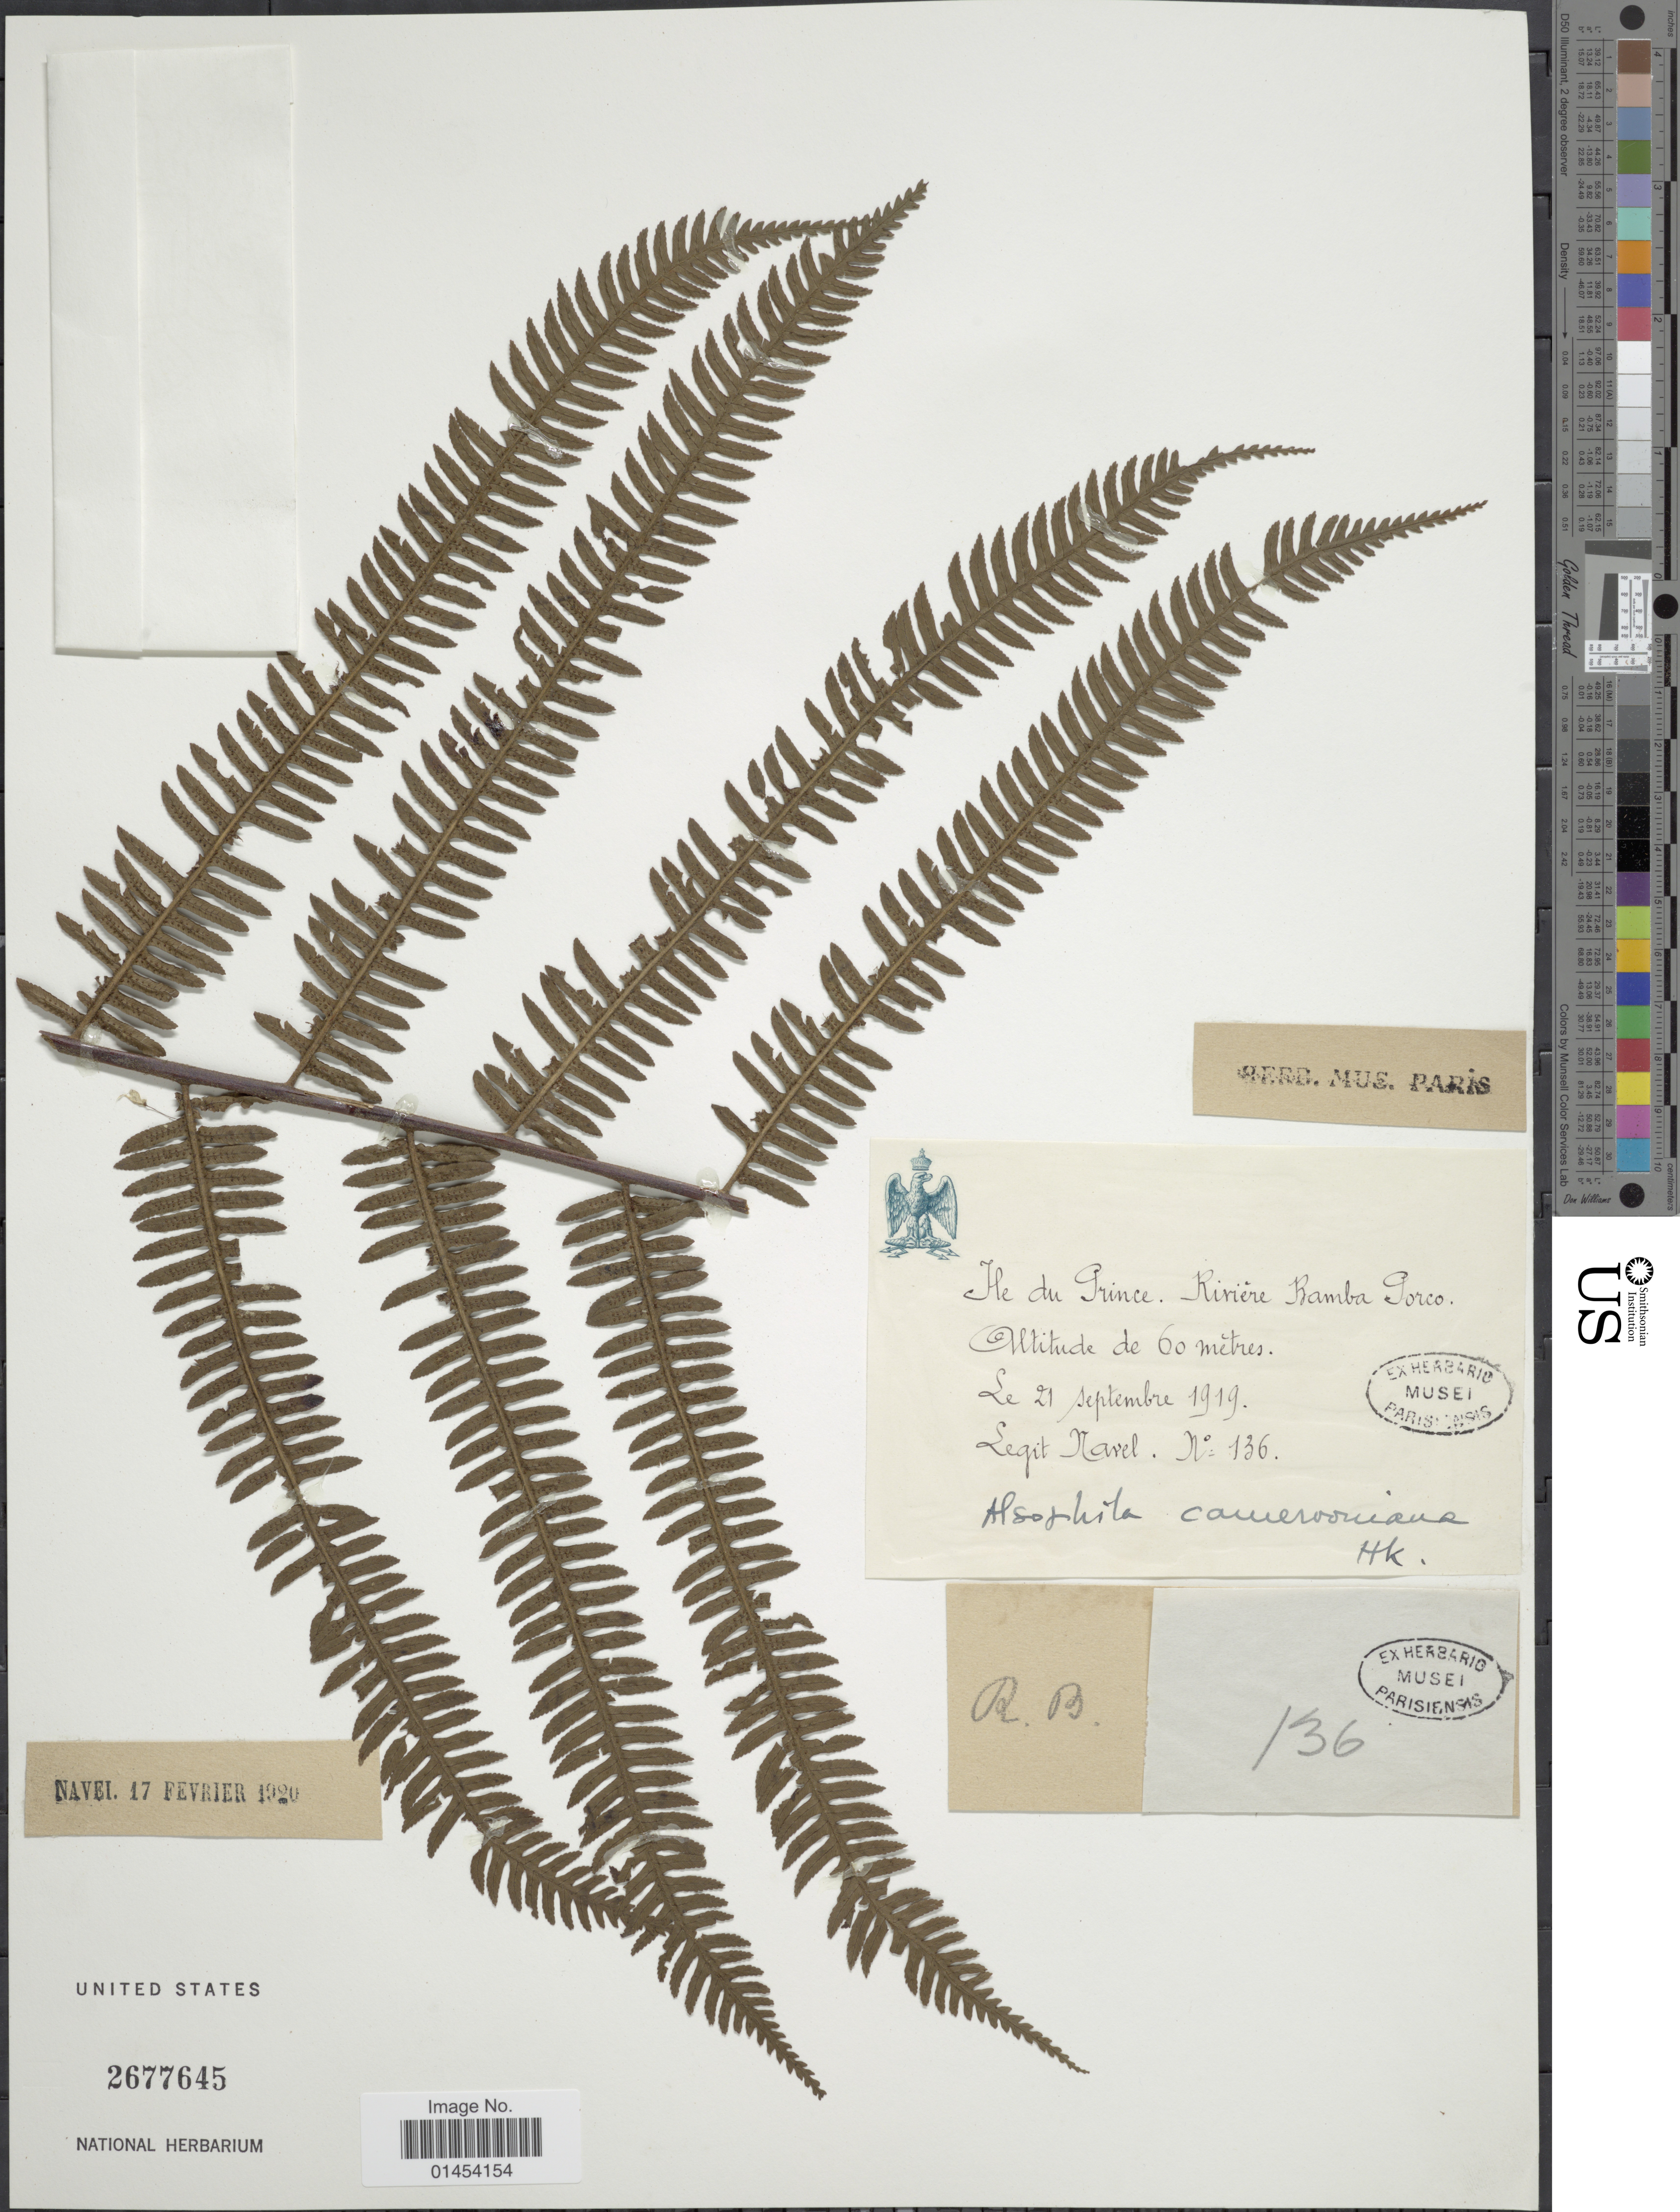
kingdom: Plantae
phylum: Tracheophyta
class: Polypodiopsida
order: Cyatheales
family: Cyatheaceae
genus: Cyathea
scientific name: Cyathea camerooniana var. camerooniana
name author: Hook.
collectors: Navel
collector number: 136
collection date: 1919-09-21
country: São Tomé and Principe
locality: Ile du Prince, Rivière Ramba Porco [interpreted]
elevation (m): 60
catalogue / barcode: US 2677645